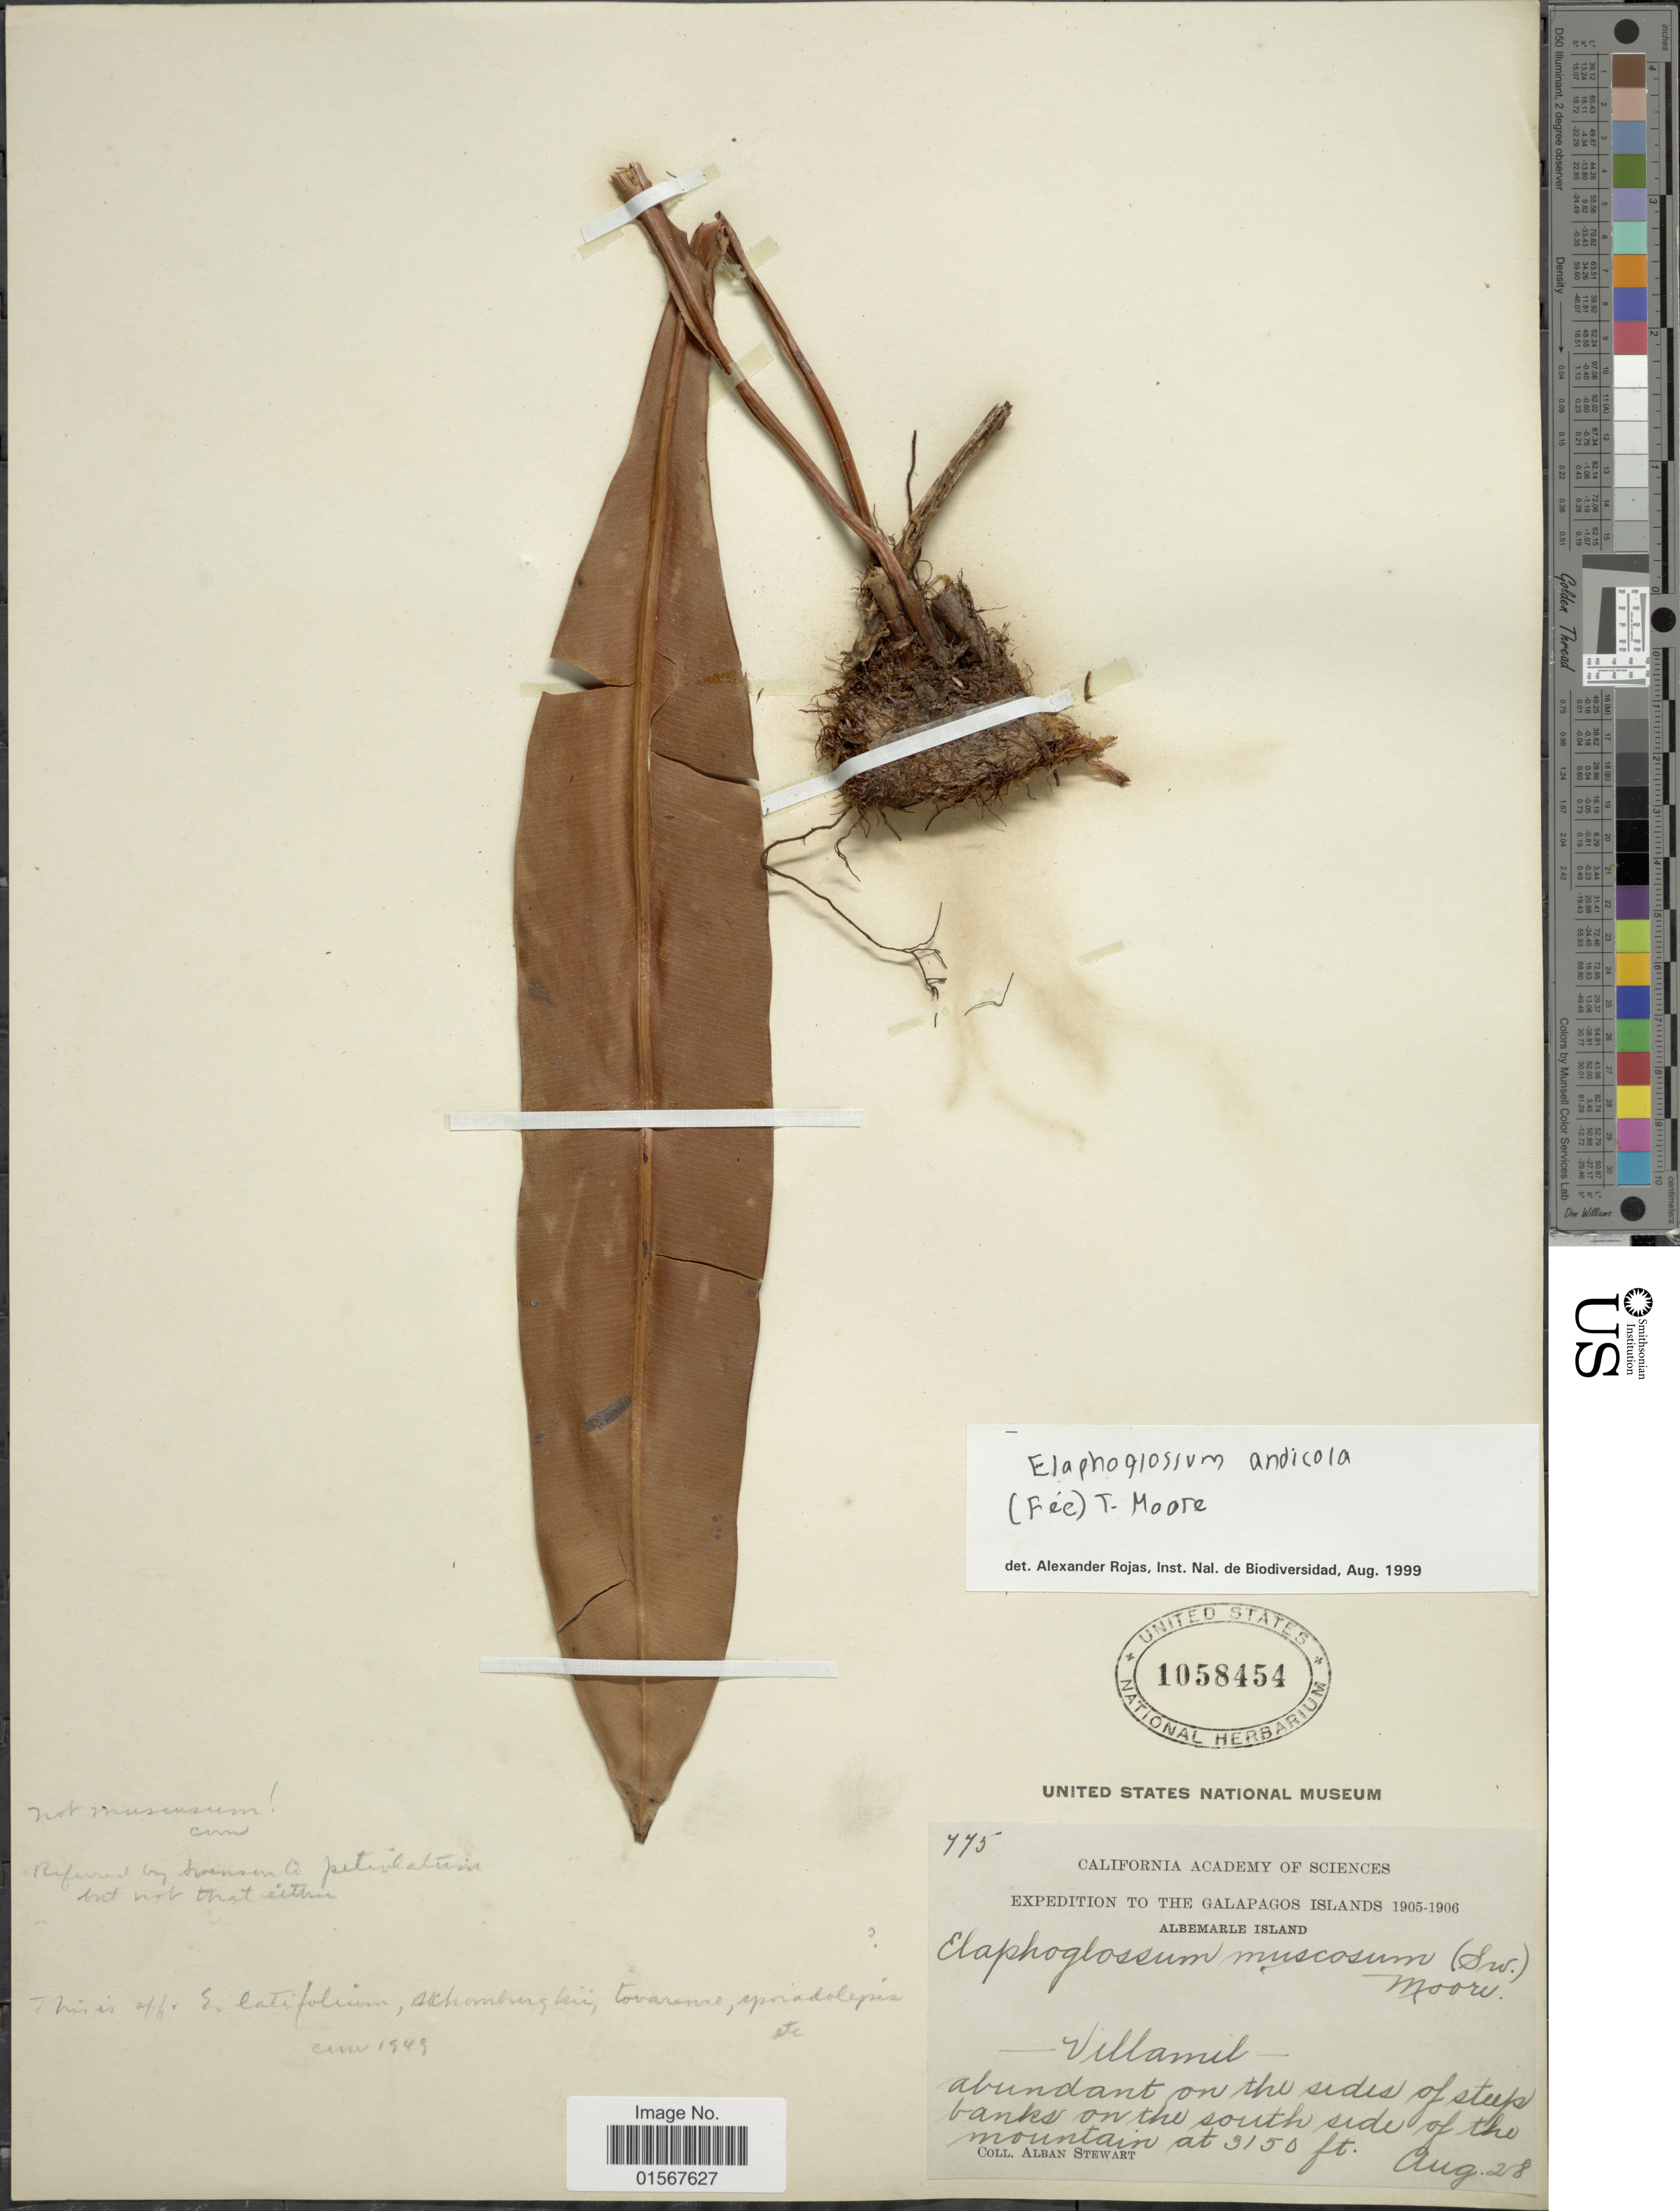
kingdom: Plantae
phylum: Tracheophyta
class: Polypodiopsida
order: Polypodiales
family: Dryopteridaceae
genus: Elaphoglossum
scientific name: Elaphoglossum sporadolepis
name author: (Kunze ex Kuhn) T. Moore ex C. Chr.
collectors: A. Stewart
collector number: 775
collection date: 1905-08-28/1906-08-28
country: Ecuador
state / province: Colón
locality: Galapagos Islands, Albemarle Island, Villamil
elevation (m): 960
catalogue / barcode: US 1058454